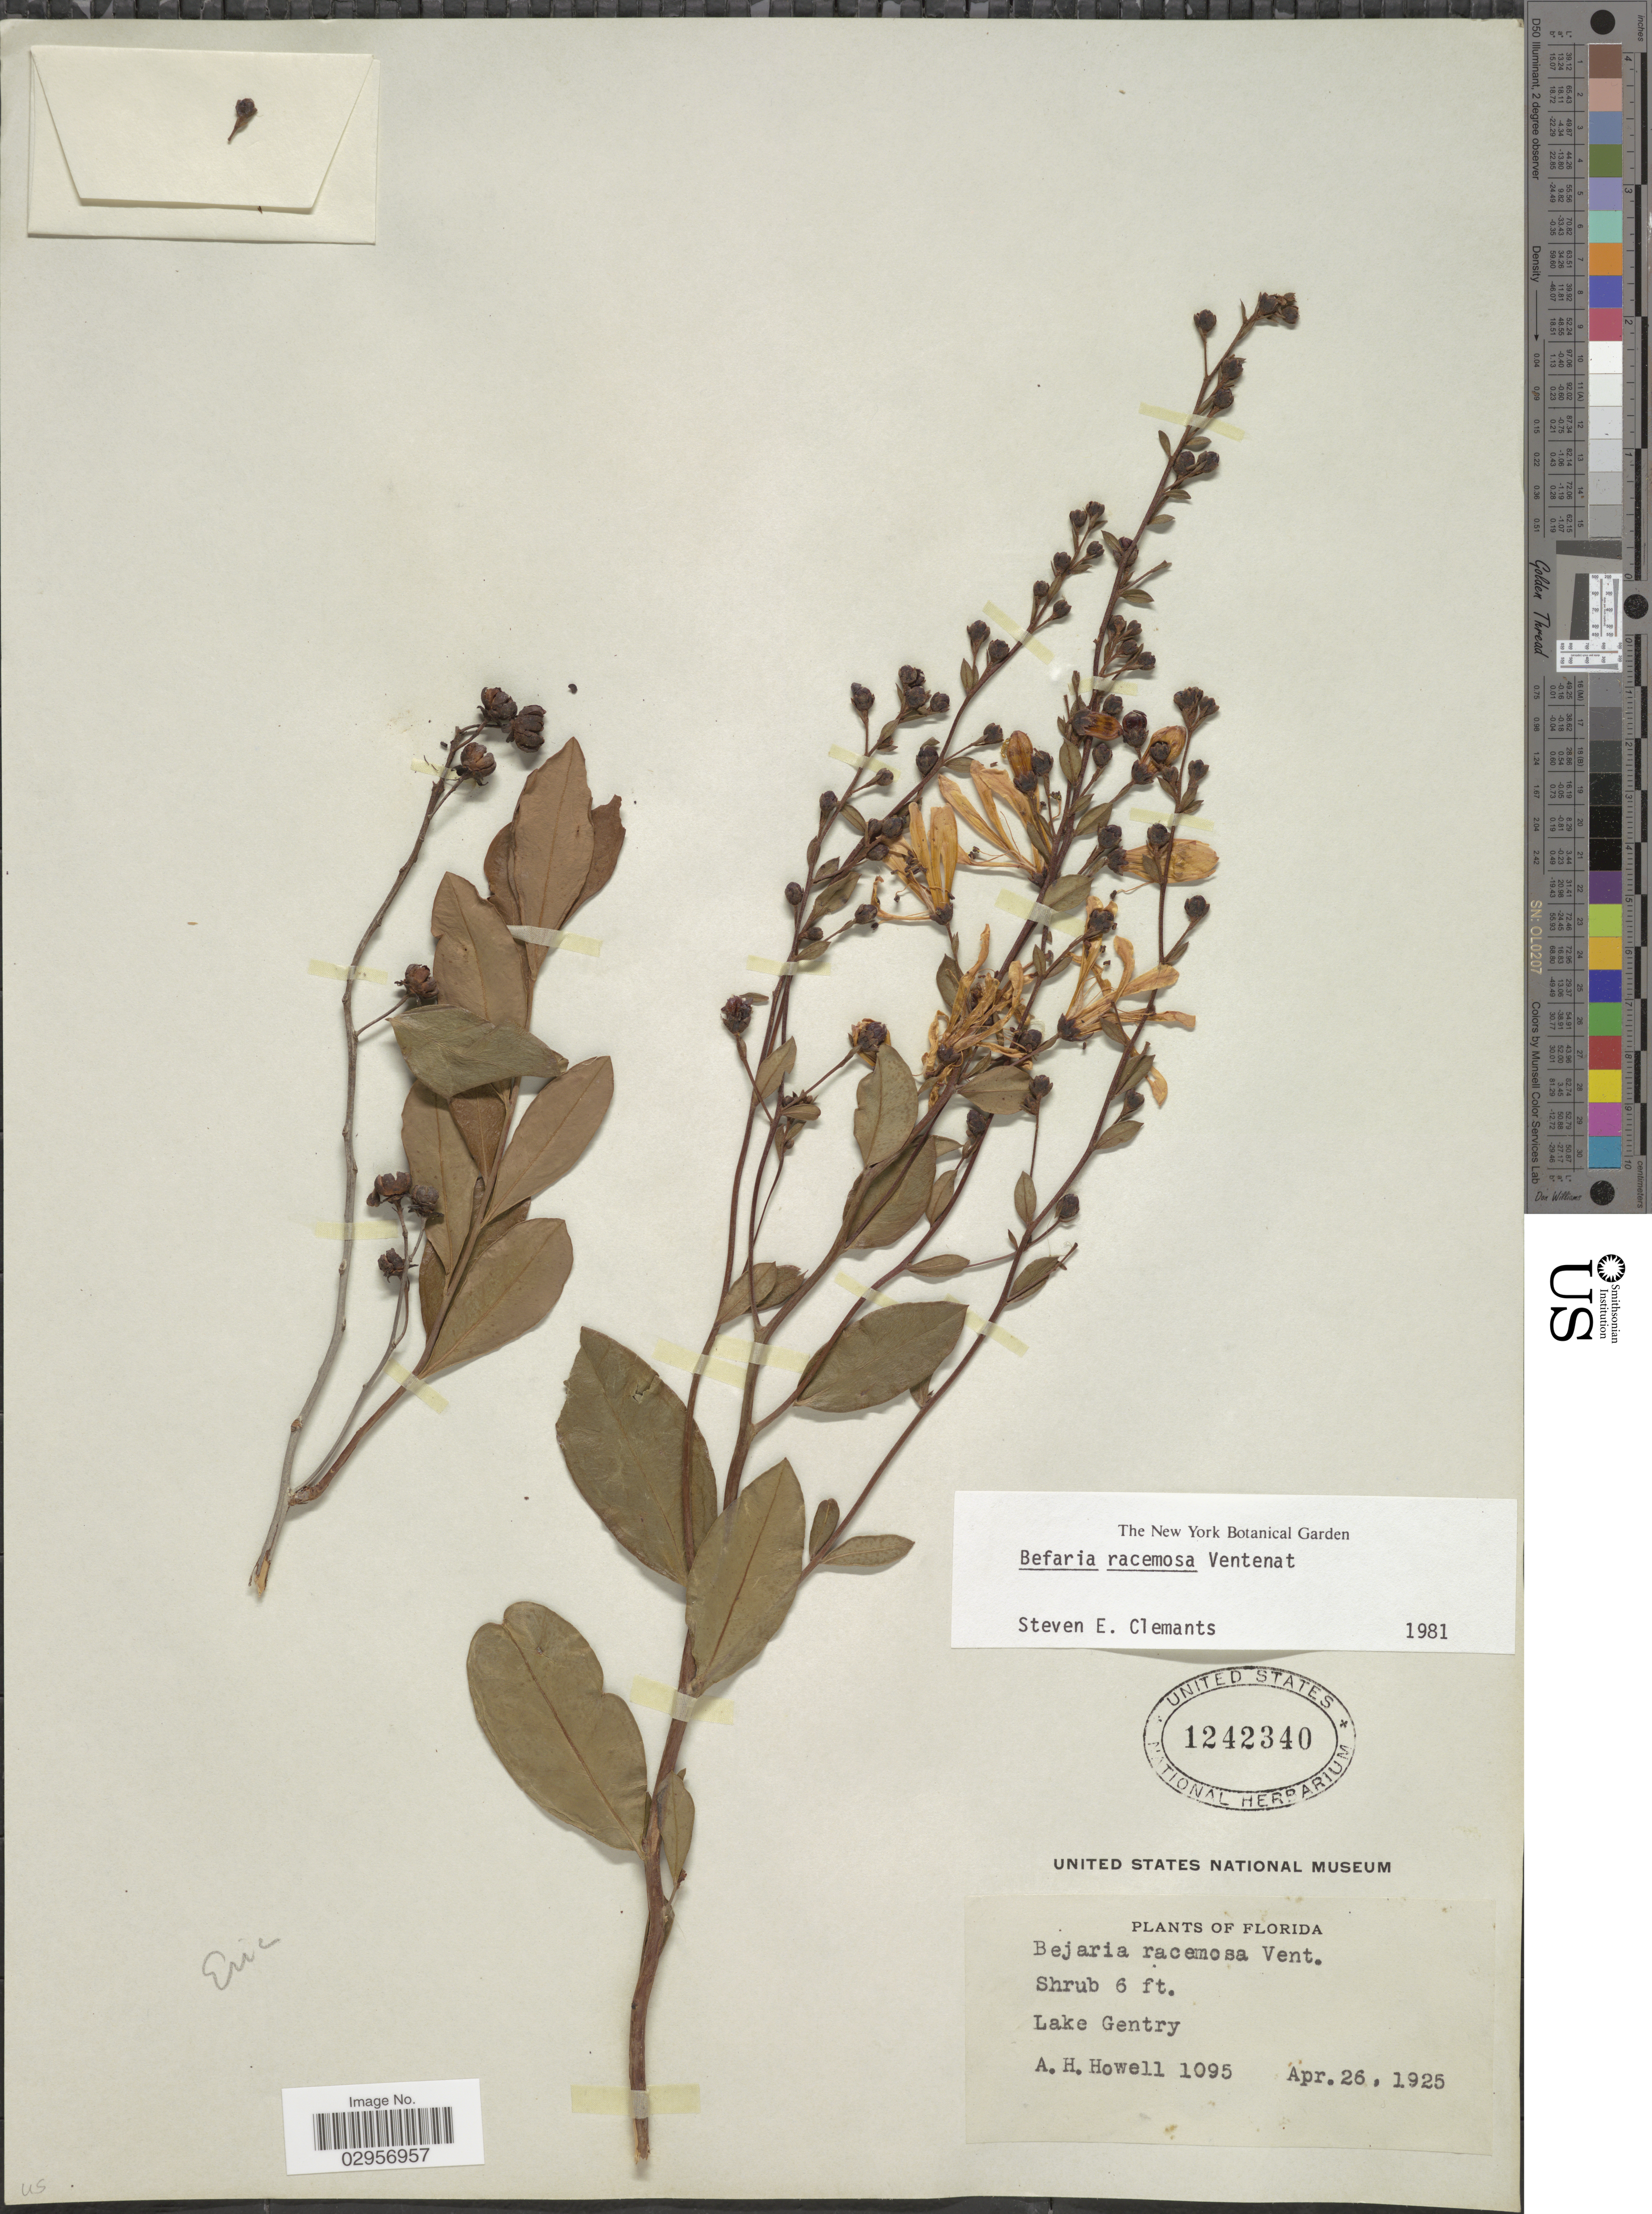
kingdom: Plantae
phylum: Tracheophyta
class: Magnoliopsida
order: Ericales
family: Ericaceae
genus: Bejaria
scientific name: Bejaria racemosa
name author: Vent.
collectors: A. Howell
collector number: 1095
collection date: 1925-04-26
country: United States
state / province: Florida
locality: Lake Gentry.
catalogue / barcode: US 1242340